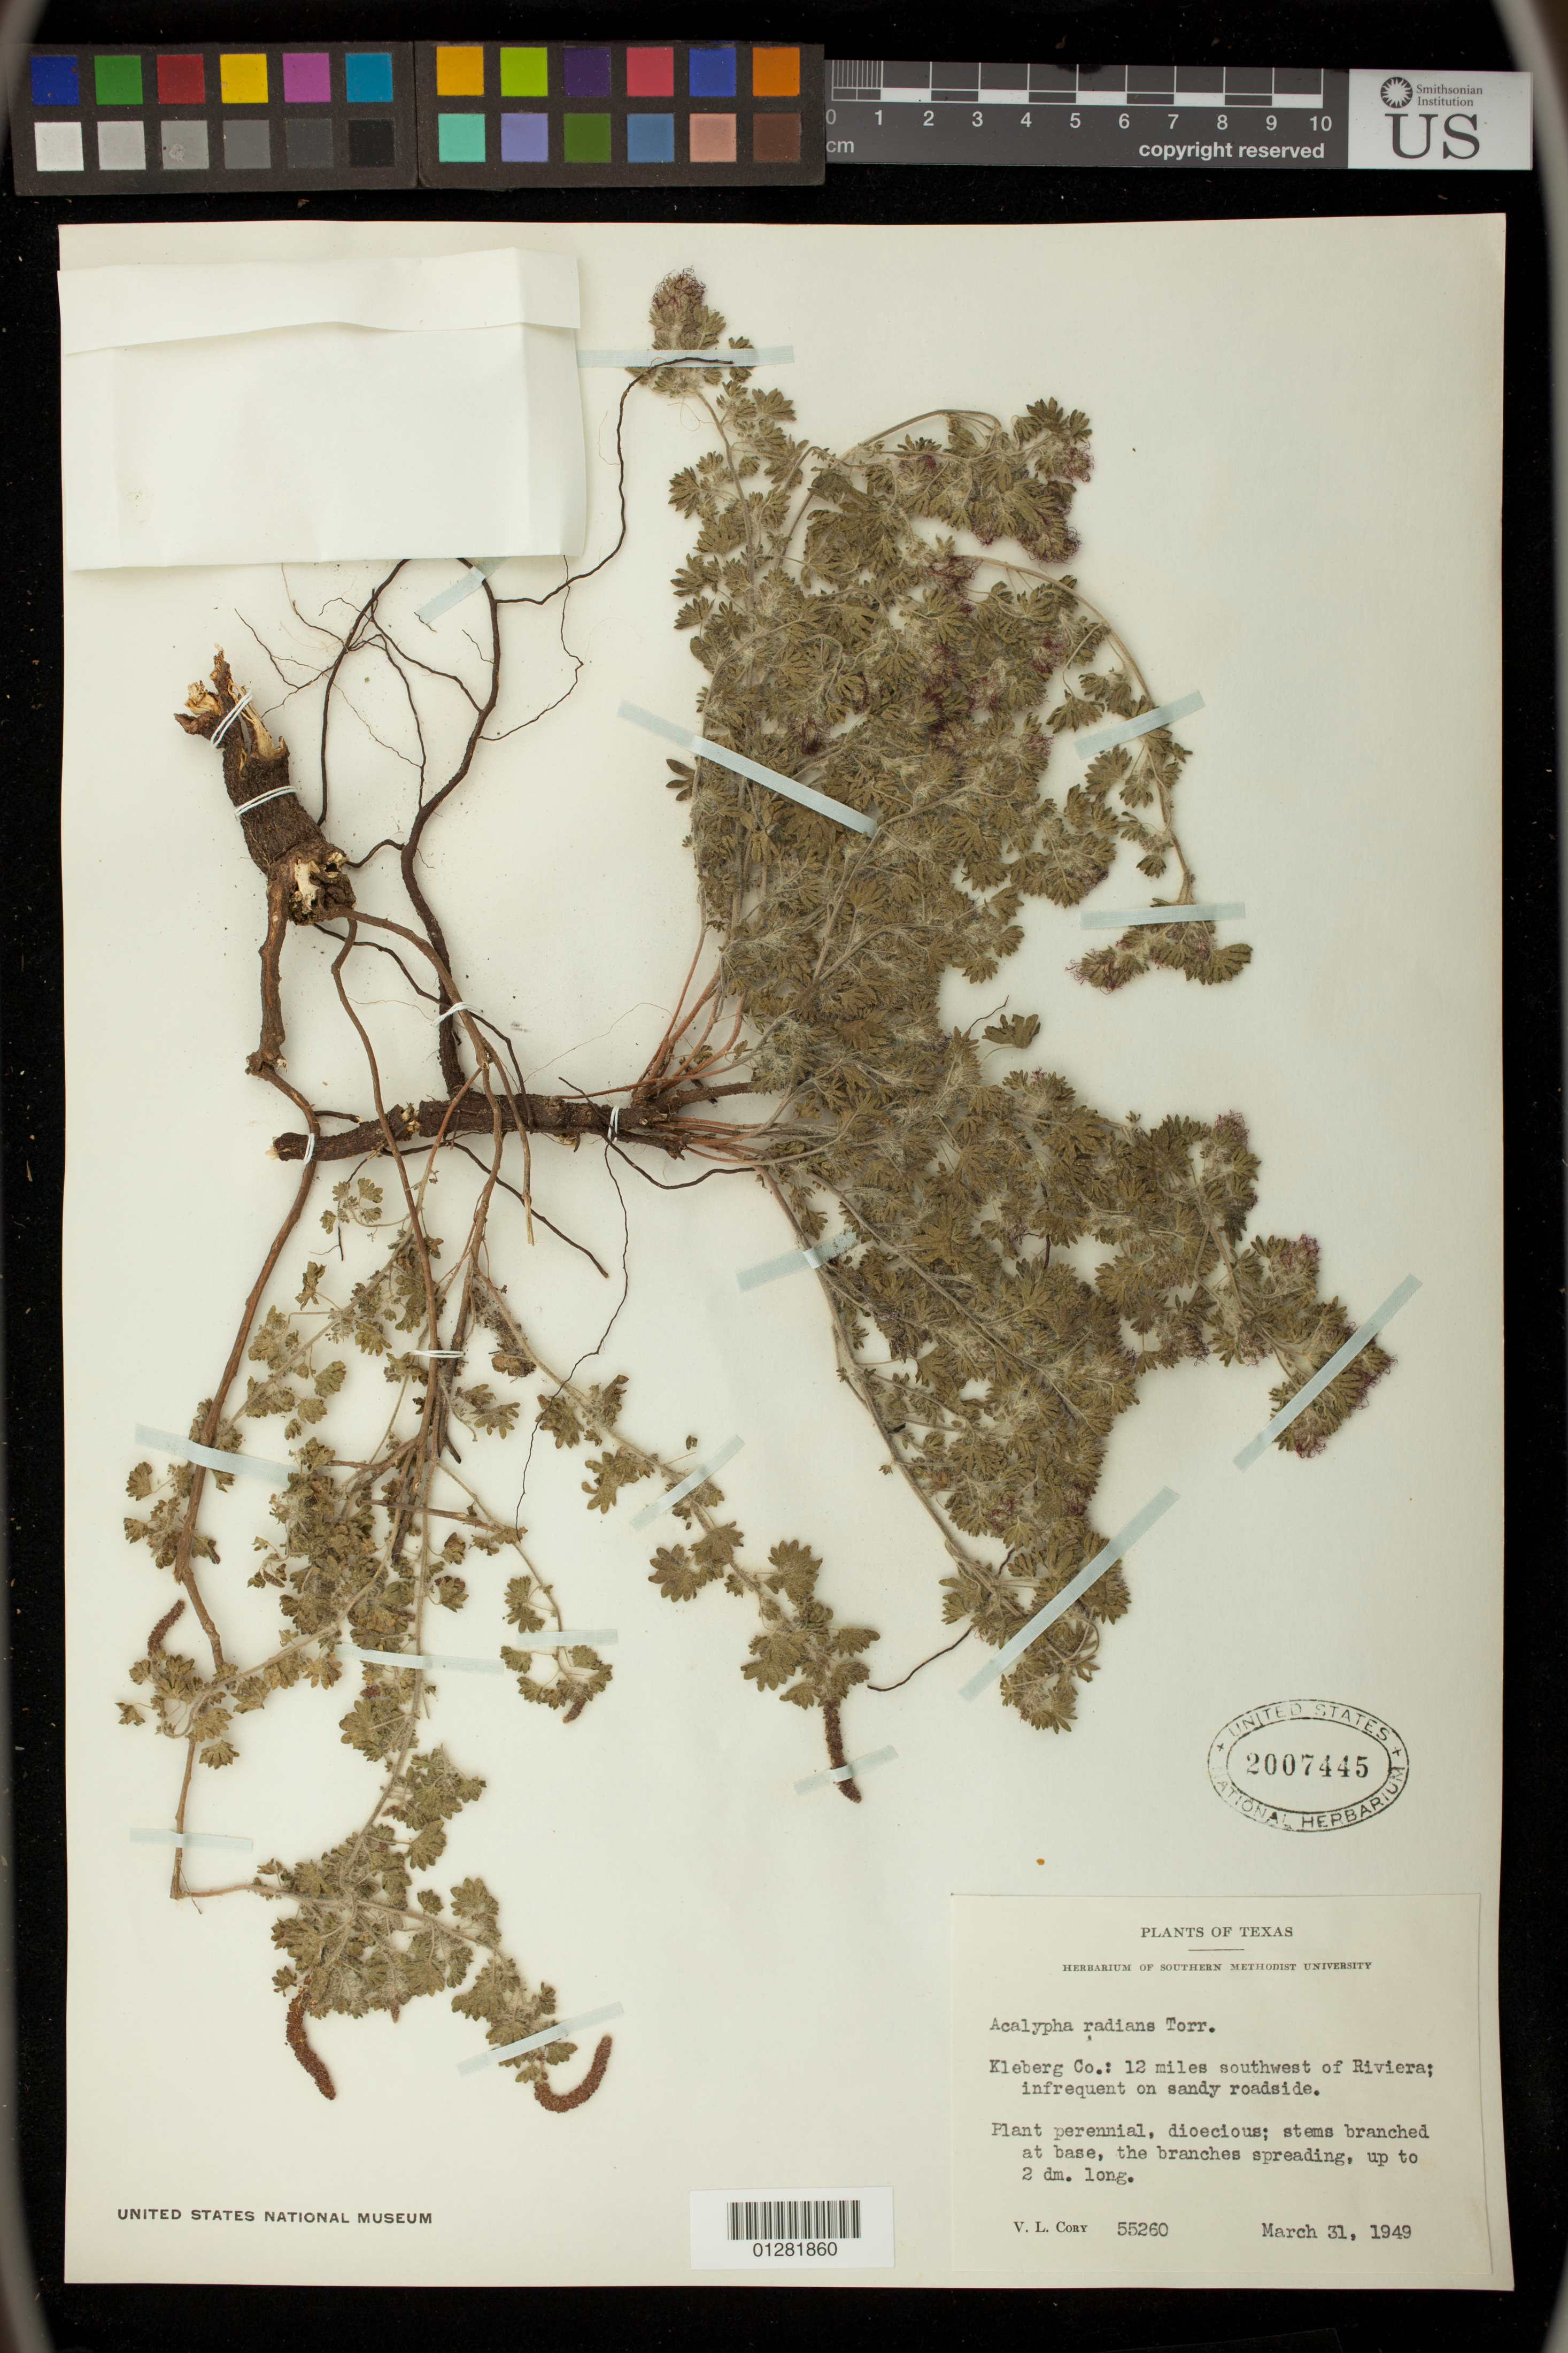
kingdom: Plantae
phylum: Tracheophyta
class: Magnoliopsida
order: Malpighiales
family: Euphorbiaceae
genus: Acalypha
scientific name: Acalypha radians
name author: Torr.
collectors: V. Cory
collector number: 55260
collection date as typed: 31 Mar 1949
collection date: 1949-03-31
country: United States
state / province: Texas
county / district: Kleberg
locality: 12 miles southwest of Riviera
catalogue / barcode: US 2007445